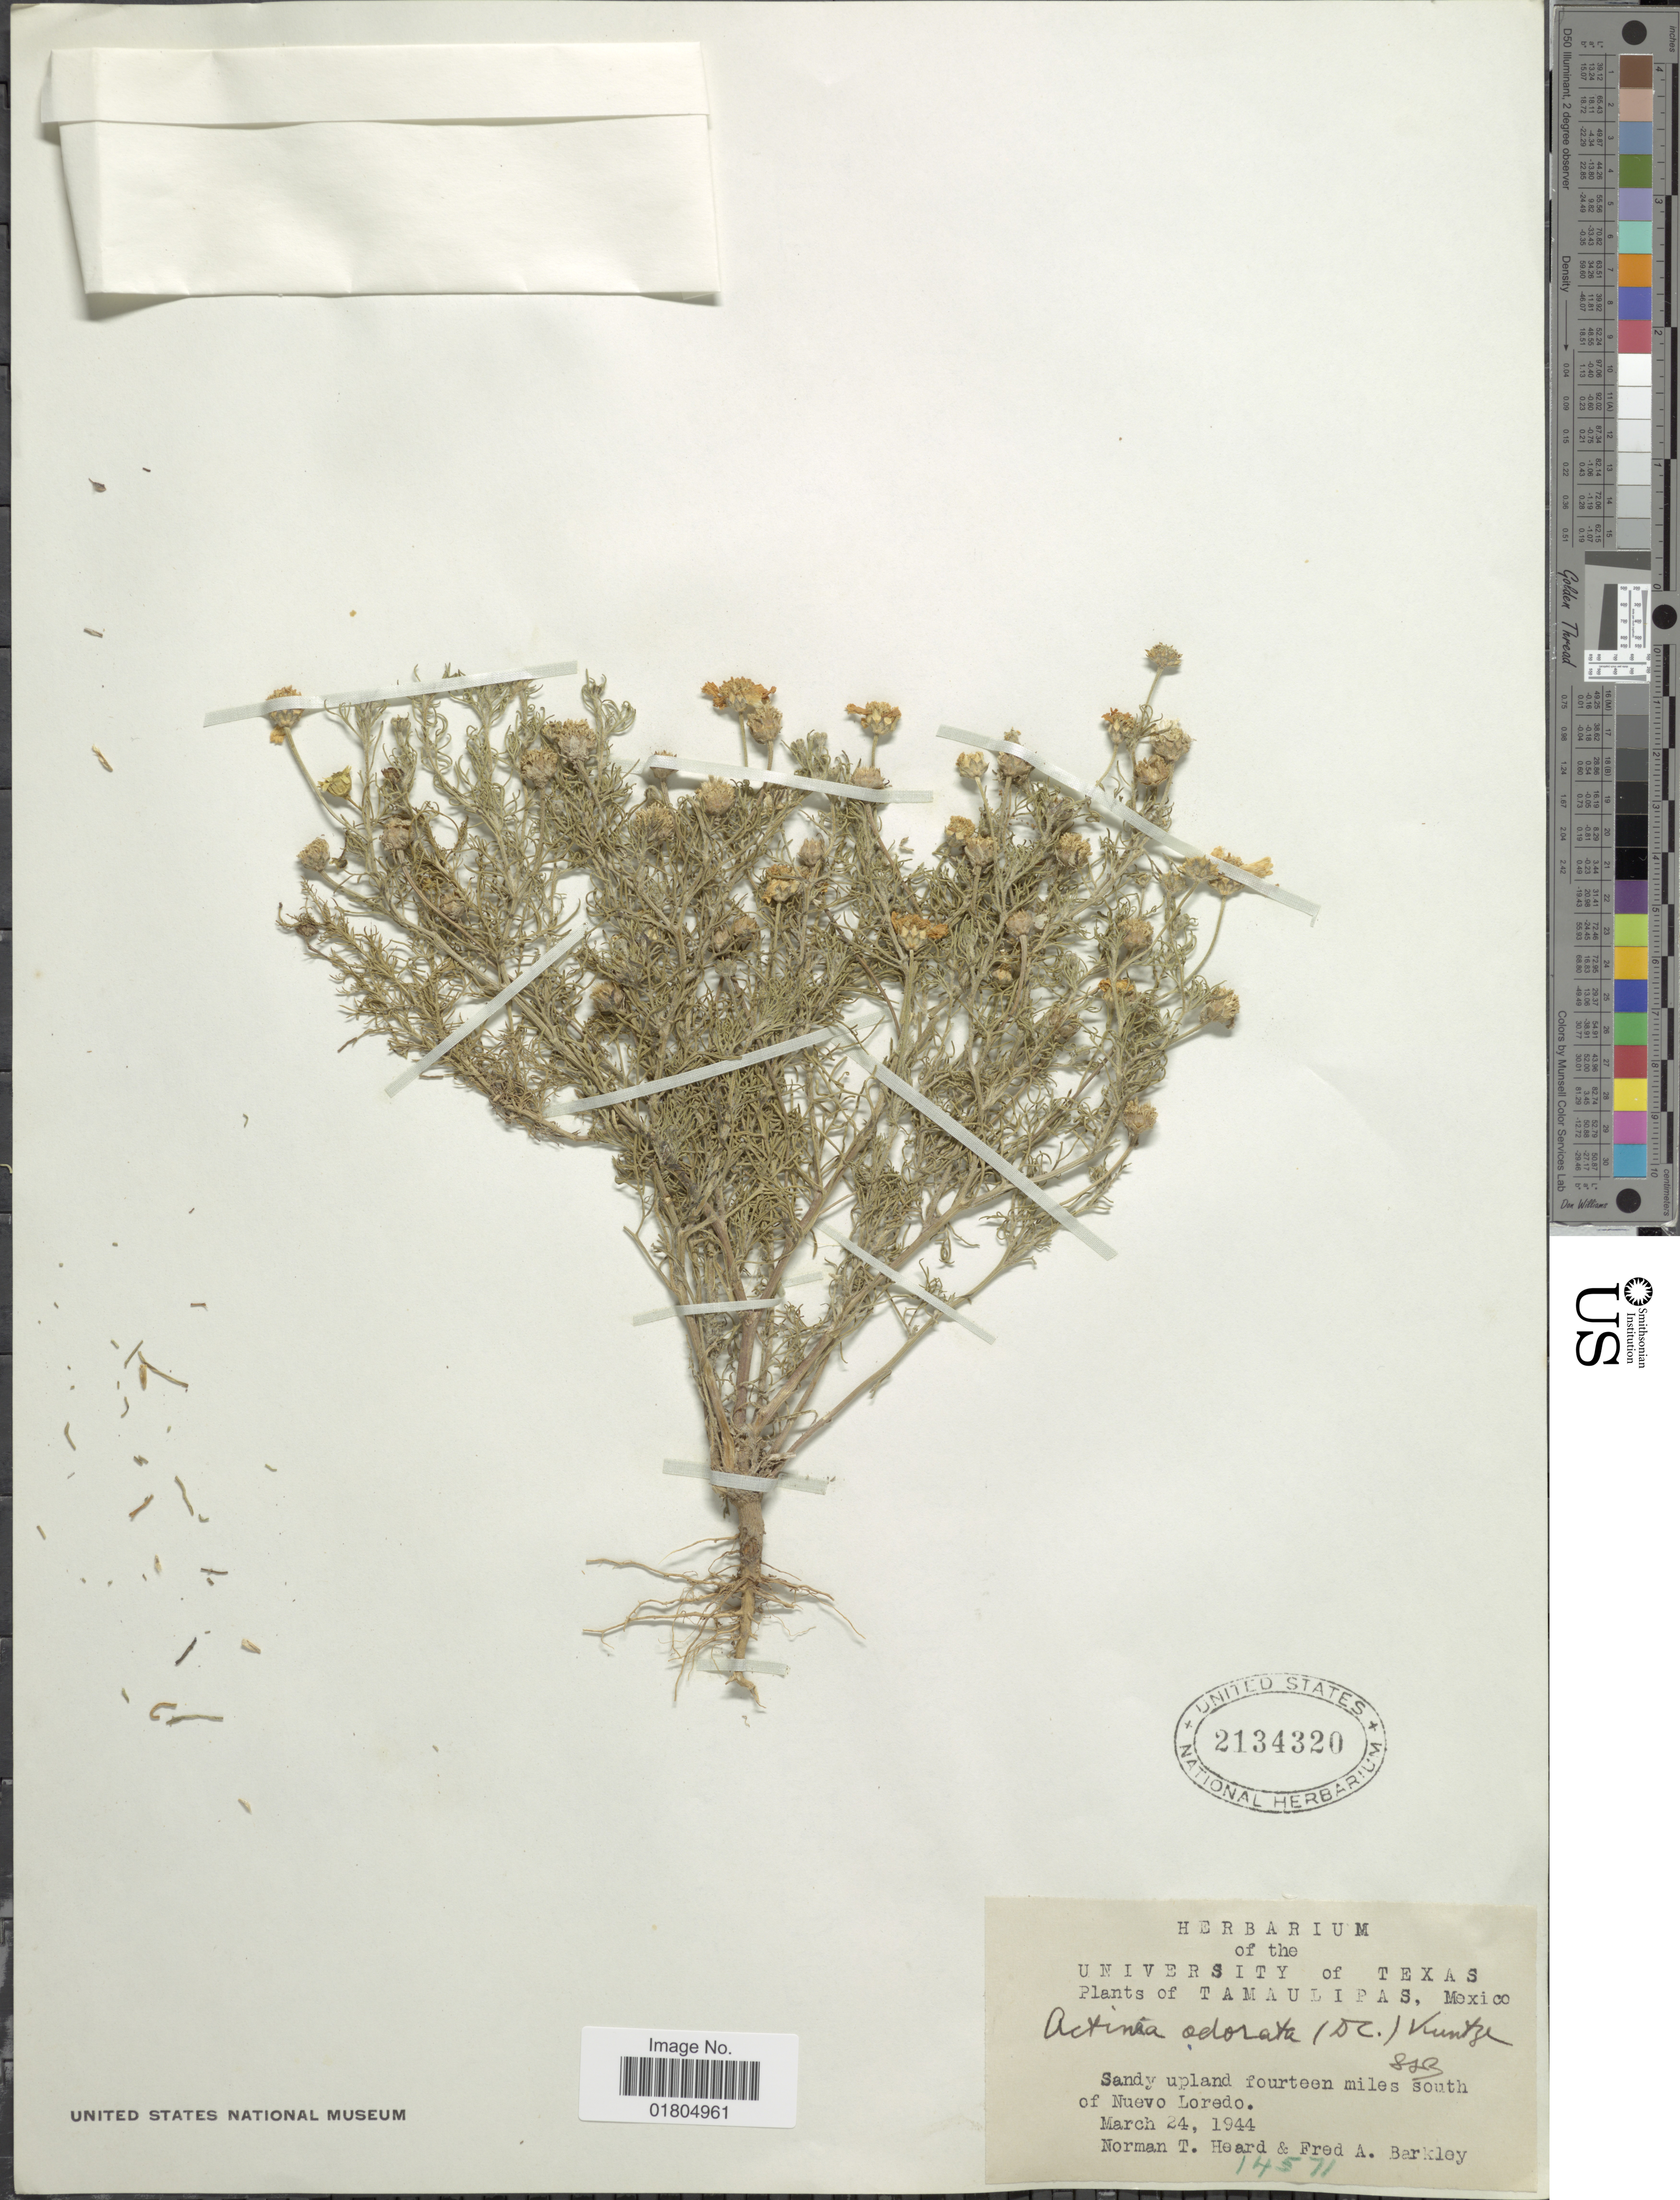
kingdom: Plantae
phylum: Tracheophyta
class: Magnoliopsida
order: Asterales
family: Asteraceae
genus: Hymenoxys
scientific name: Hymenoxys odorata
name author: DC.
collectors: N. Heard & F. A. Barkley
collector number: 14571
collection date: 1944-03-24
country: Mexico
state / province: Tamaulipas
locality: Tamaulipas, Mexico, Sandy upland fourteen miles south of Nuevo Loredo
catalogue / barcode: US 2134320